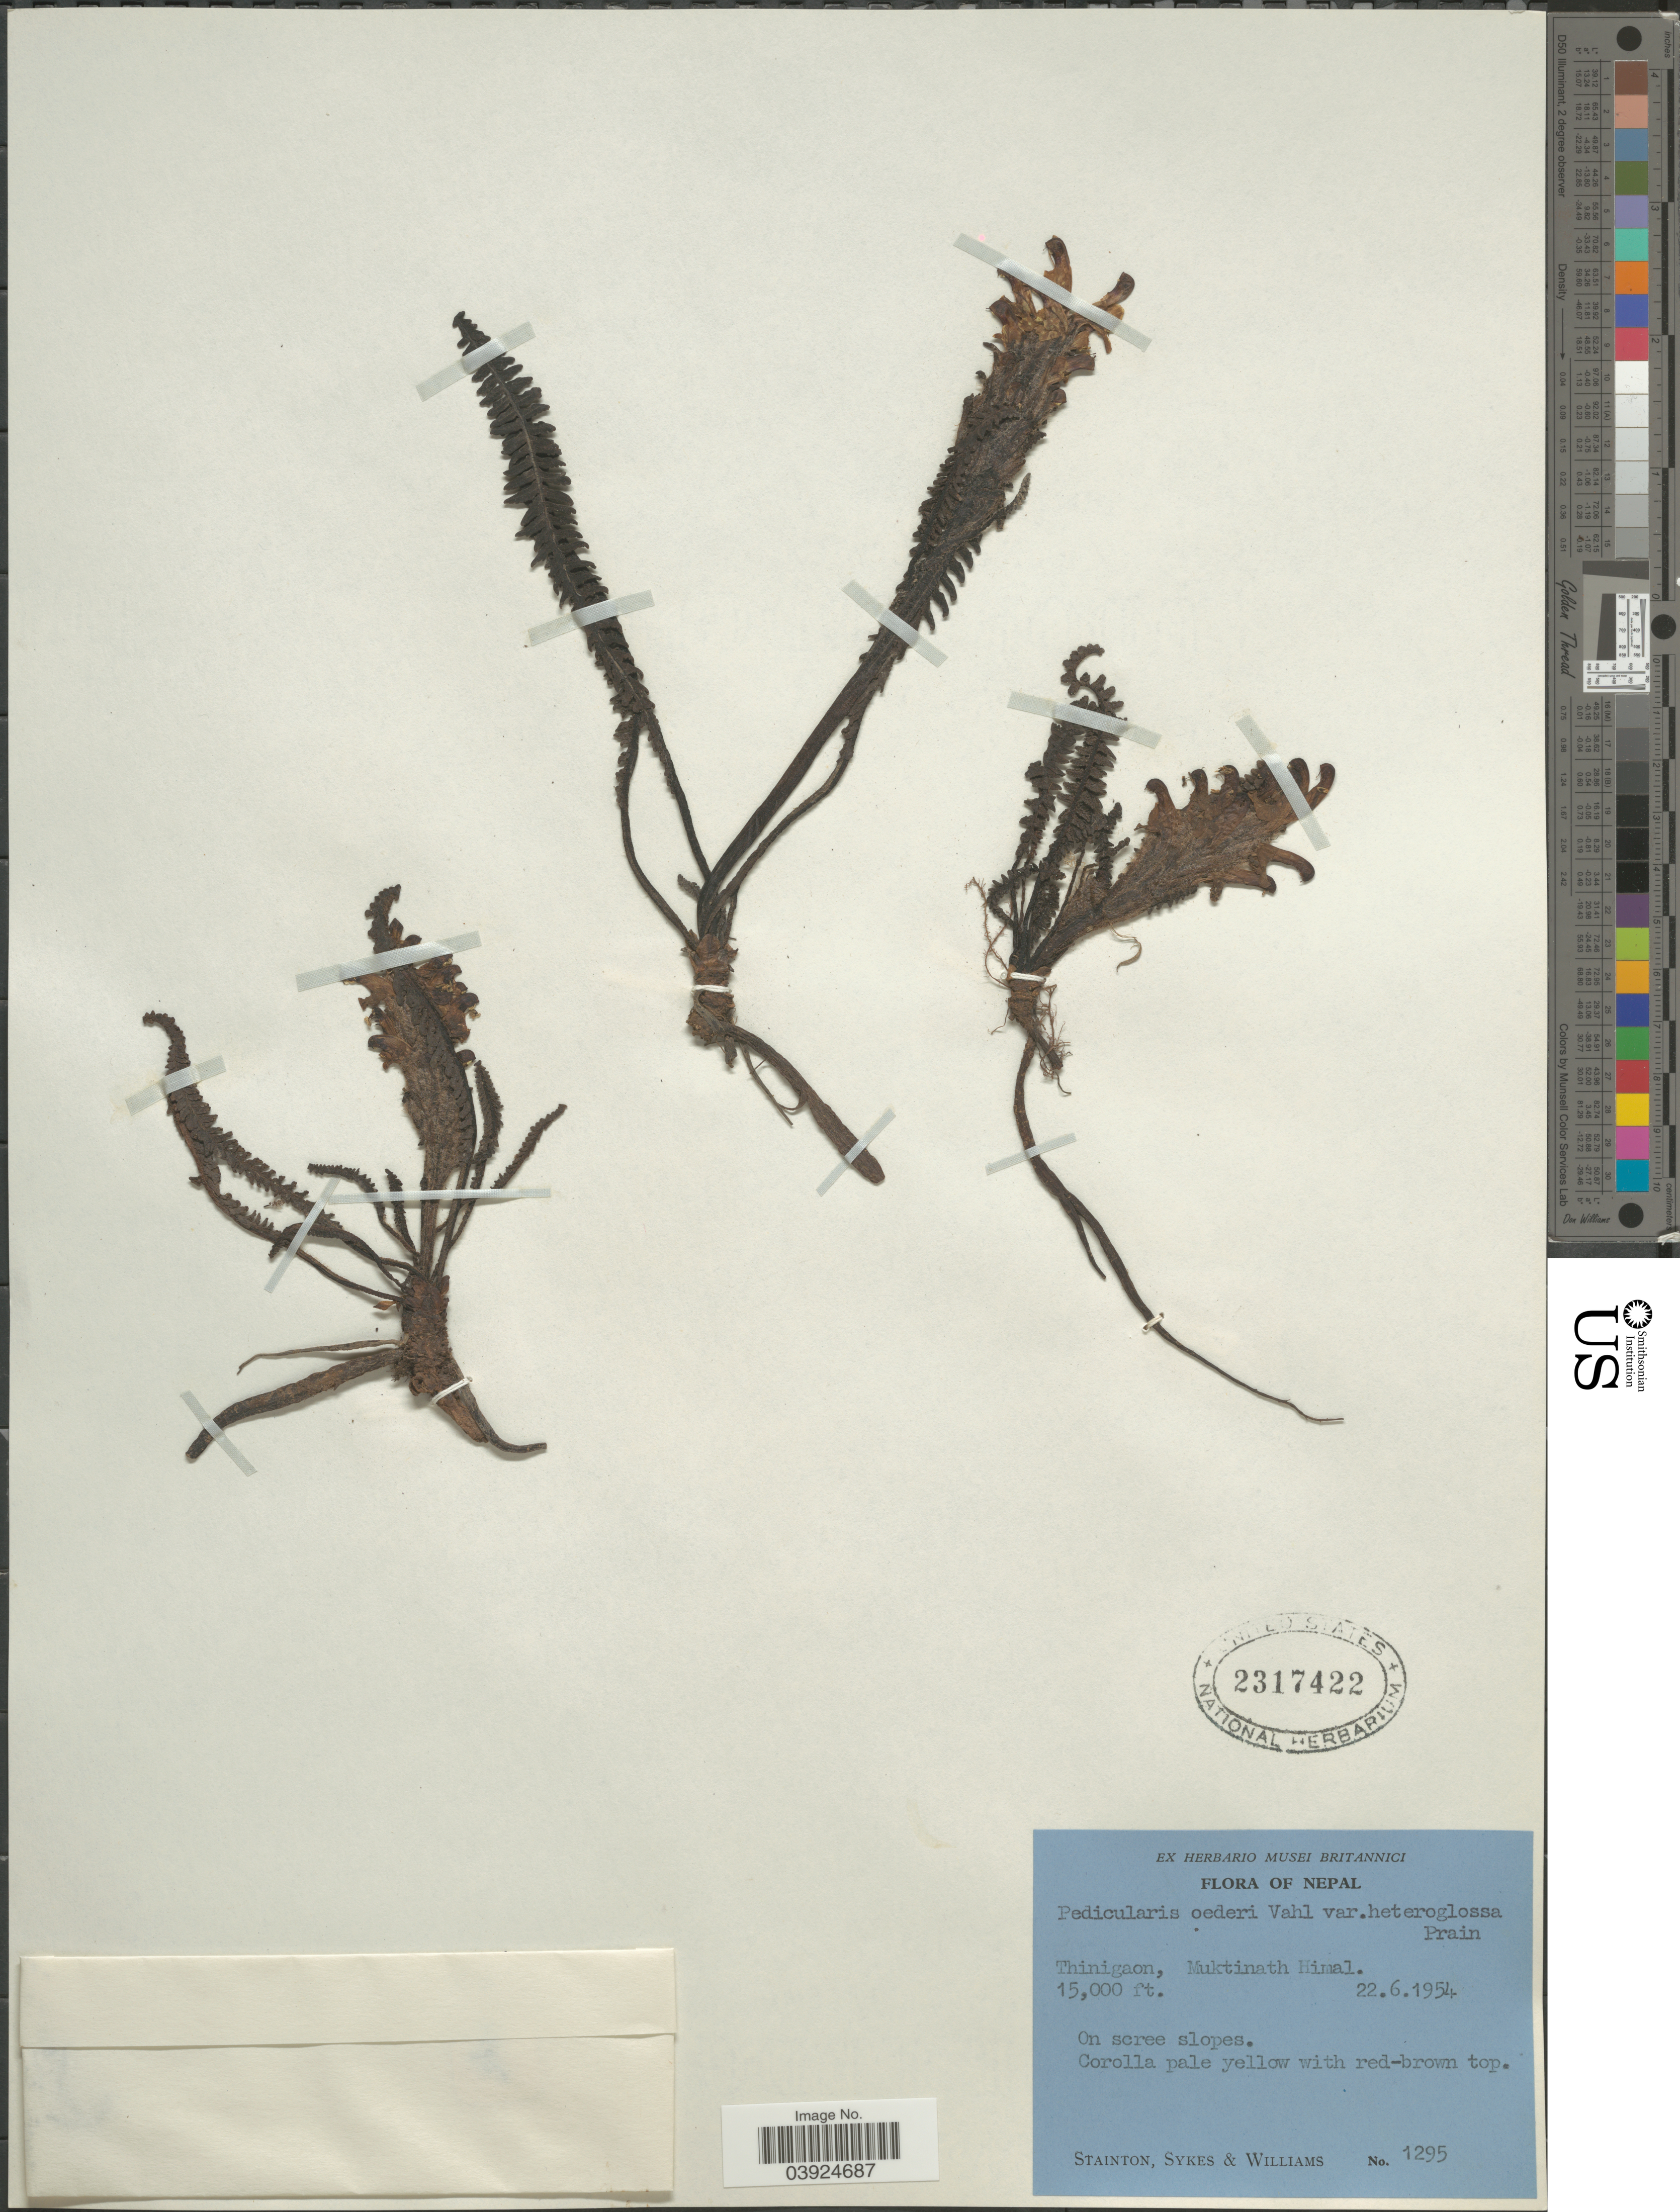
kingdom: Plantae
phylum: Tracheophyta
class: Magnoliopsida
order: Lamiales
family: Orobanchaceae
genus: Pedicularis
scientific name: Pedicularis oederi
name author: Vahl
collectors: -. Stainton, Sykes, -- & -- Williams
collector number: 1295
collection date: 1954-06-22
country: Nepal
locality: Thinigaon, Muktinath Himal.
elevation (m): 4572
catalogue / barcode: US 2317422